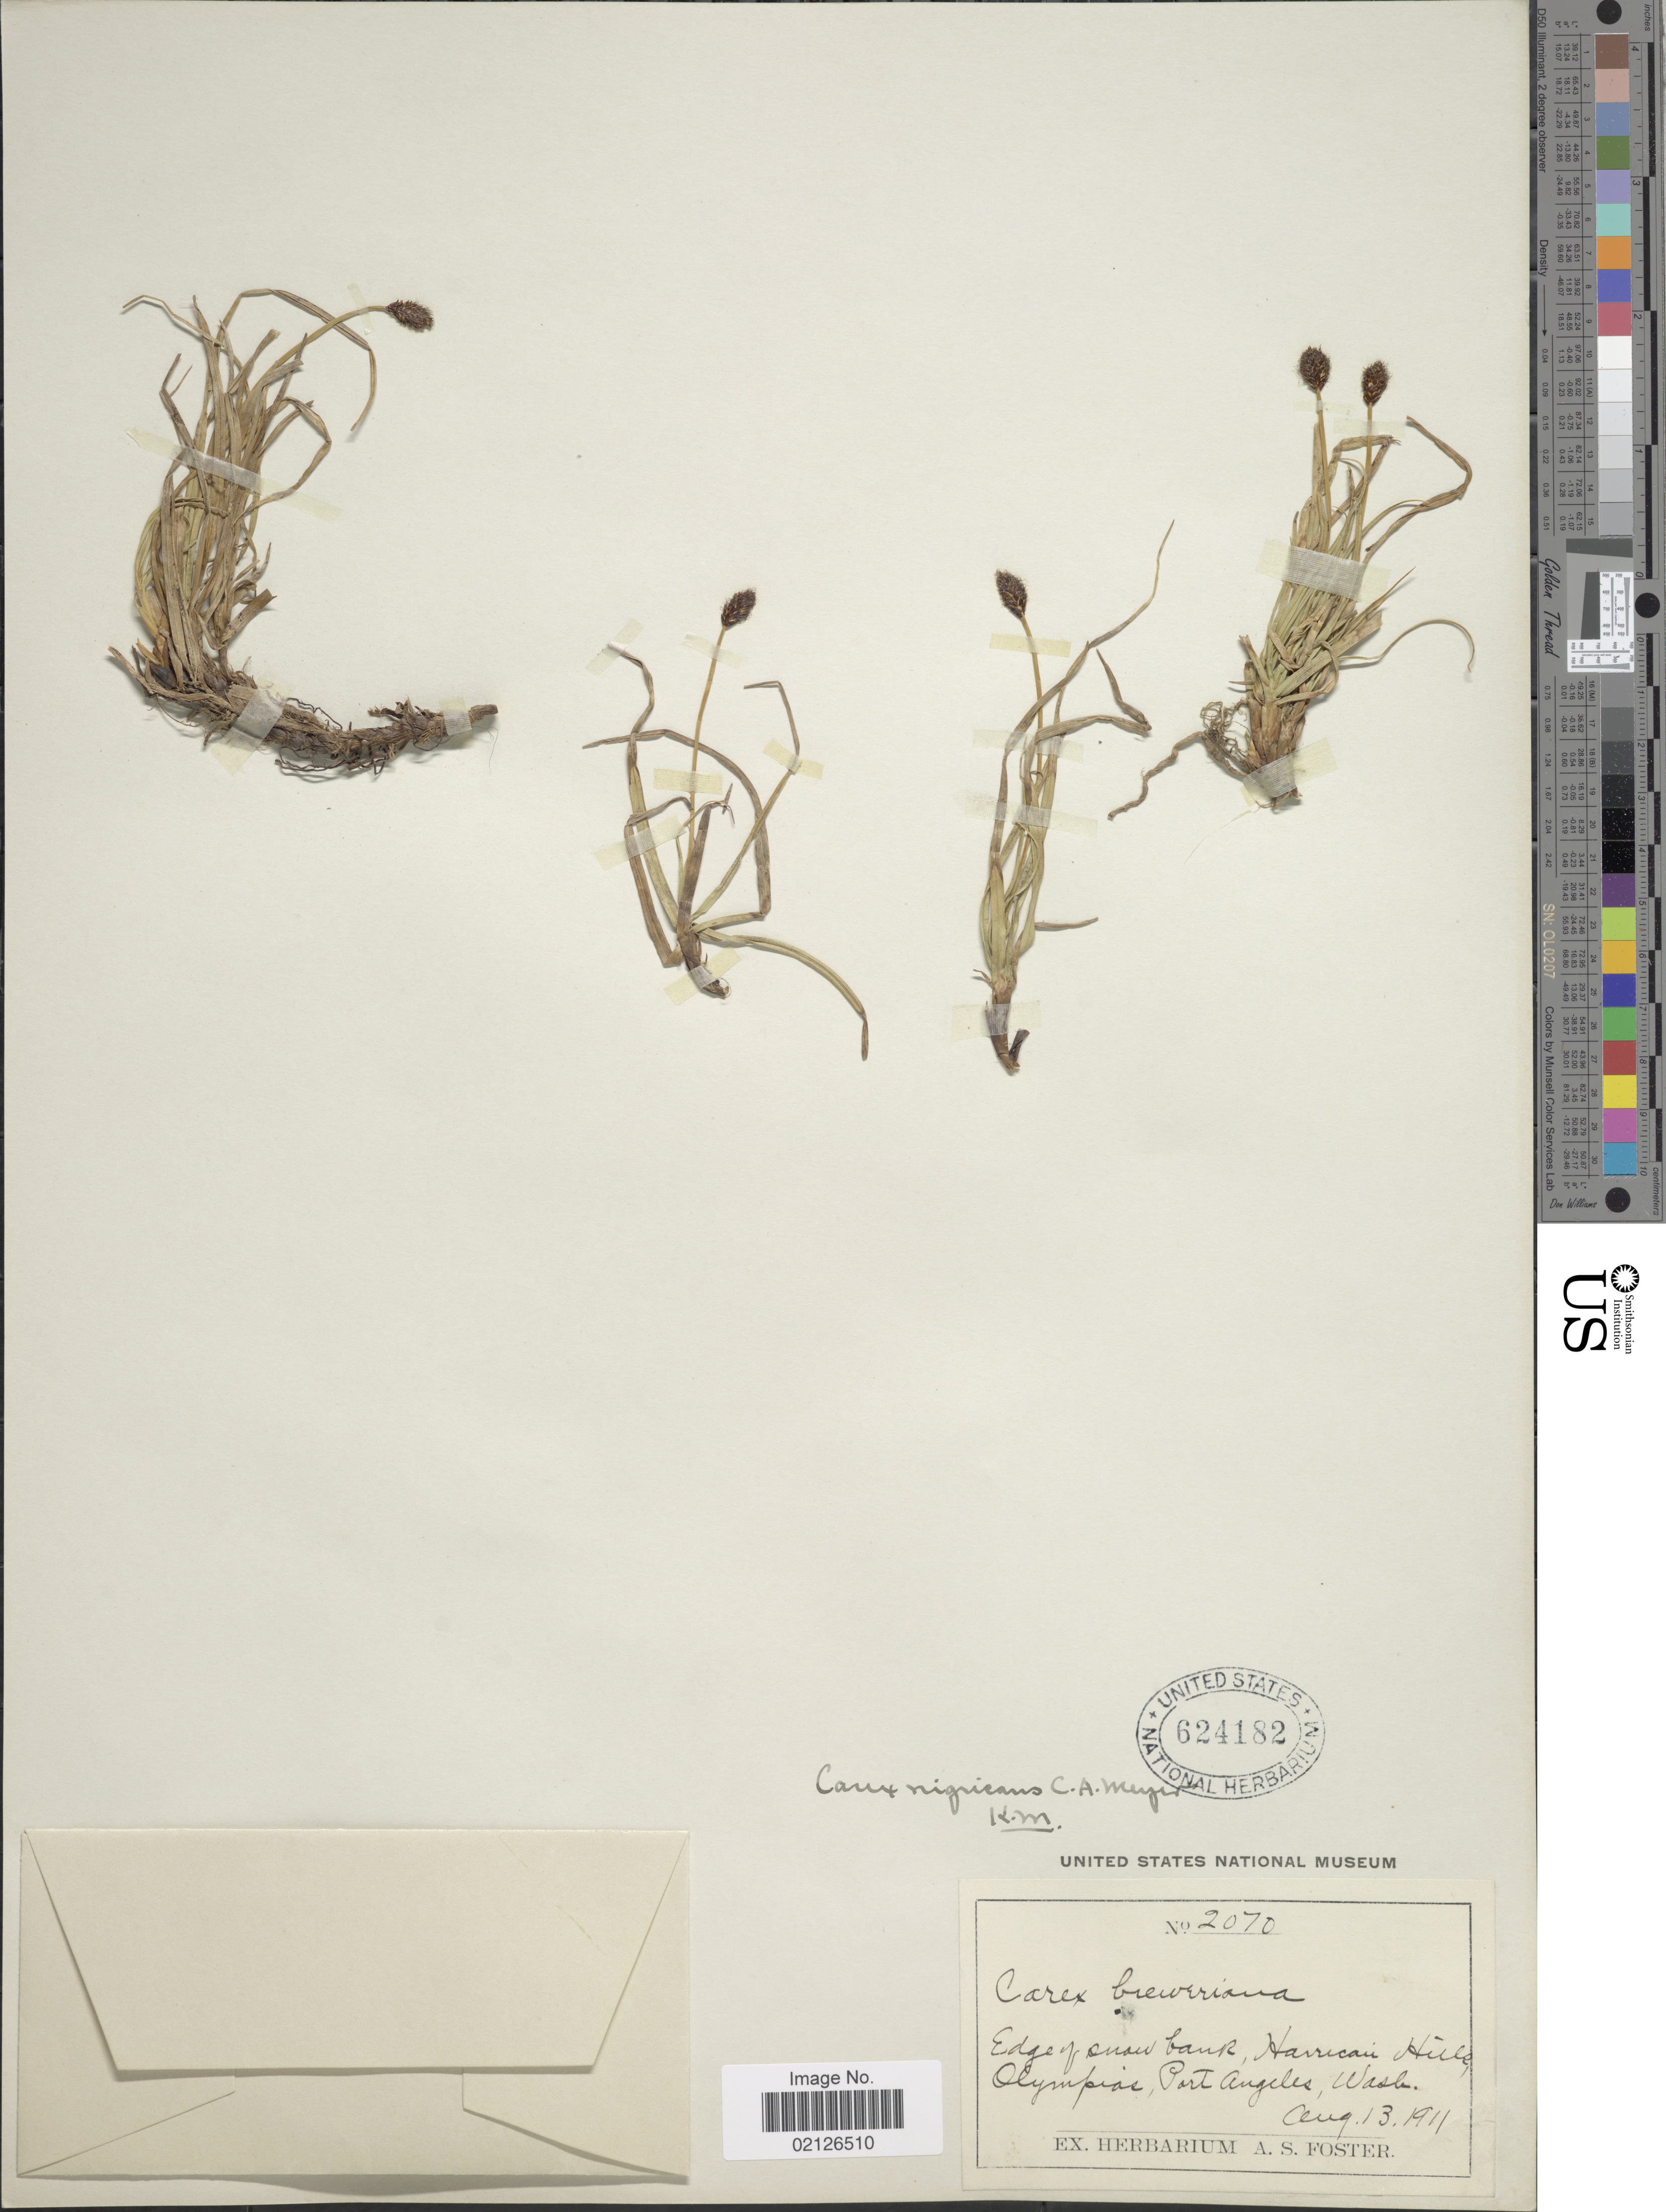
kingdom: Plantae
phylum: Tracheophyta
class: Liliopsida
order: Poales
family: Cyperaceae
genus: Carex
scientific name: Carex nigricans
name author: C.A. Mey.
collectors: ex herb. A. S. Foster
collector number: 2070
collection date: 1911-08-13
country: United States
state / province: Washington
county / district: Clallam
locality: Edge of snow bank, Hurricane Hills, Olympias, Port Angeles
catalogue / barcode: US 624182